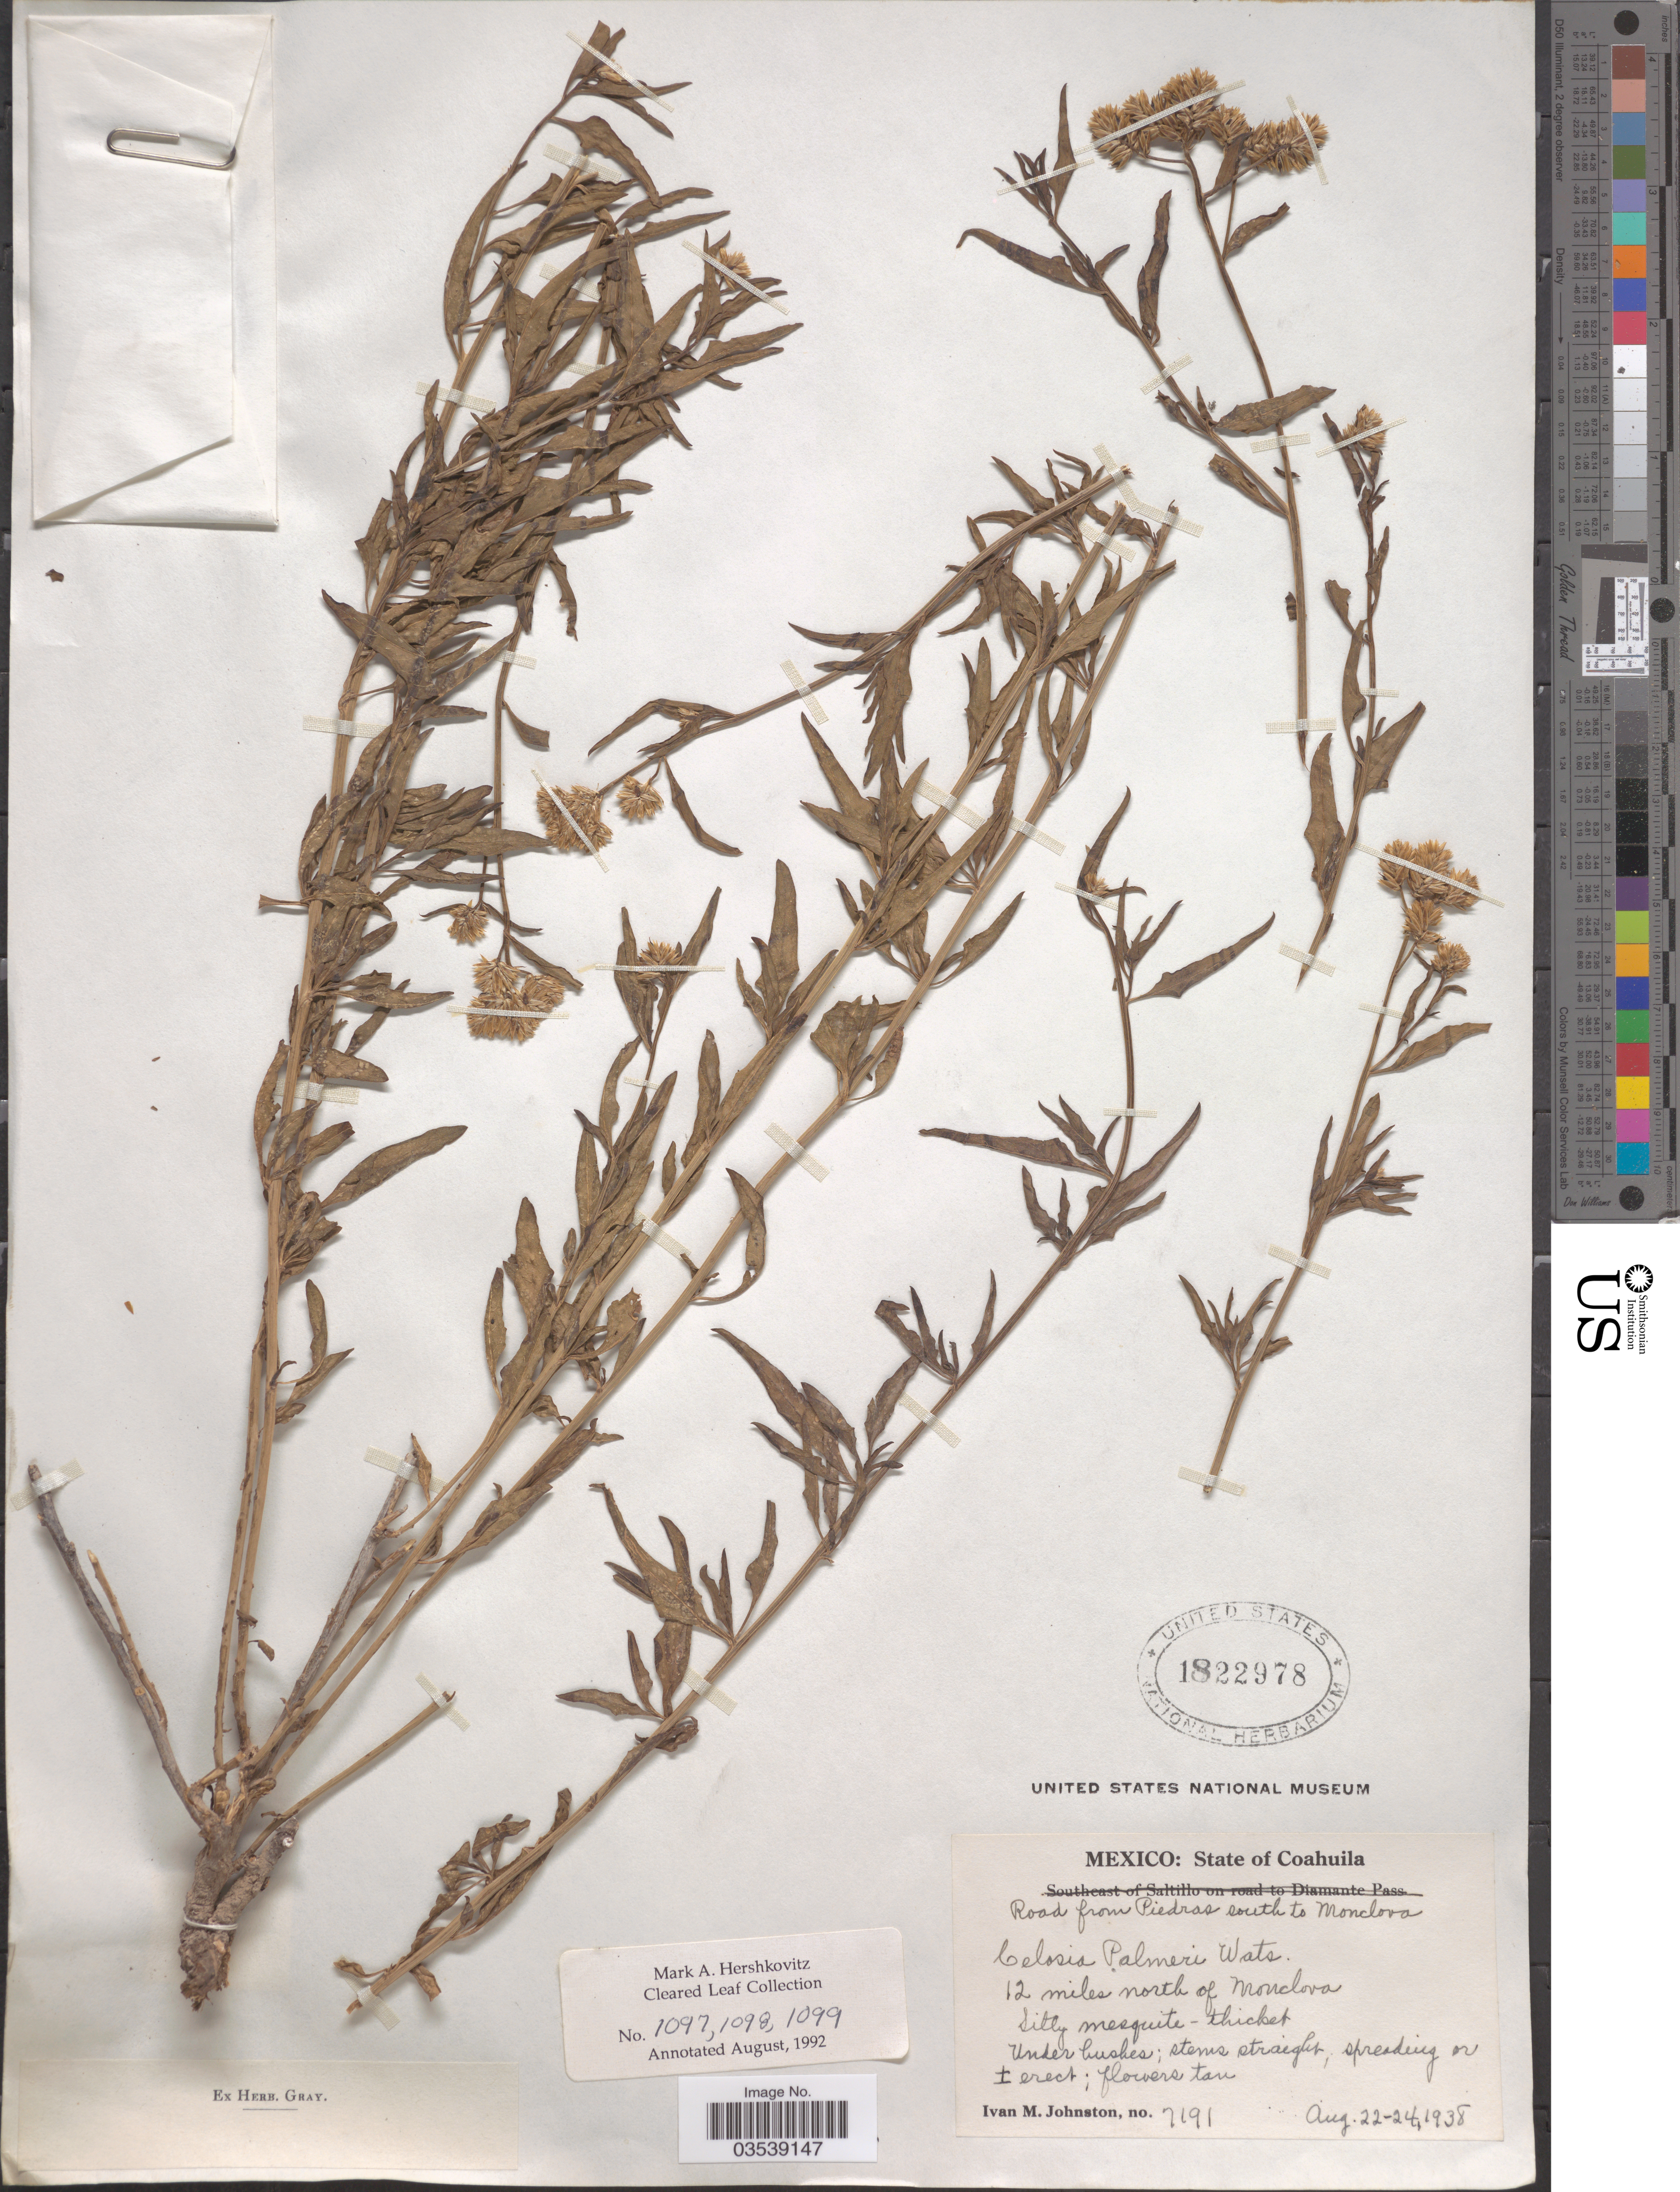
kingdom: Plantae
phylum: Tracheophyta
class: Magnoliopsida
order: Caryophyllales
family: Amaranthaceae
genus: Celosia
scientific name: Celosia palmeri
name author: S. Watson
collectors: I.M. Johnston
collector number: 7191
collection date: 1938-08-22/1938-08-24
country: Mexico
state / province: Coahuila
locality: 12 miles north of Monclova.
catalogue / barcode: US 1822978